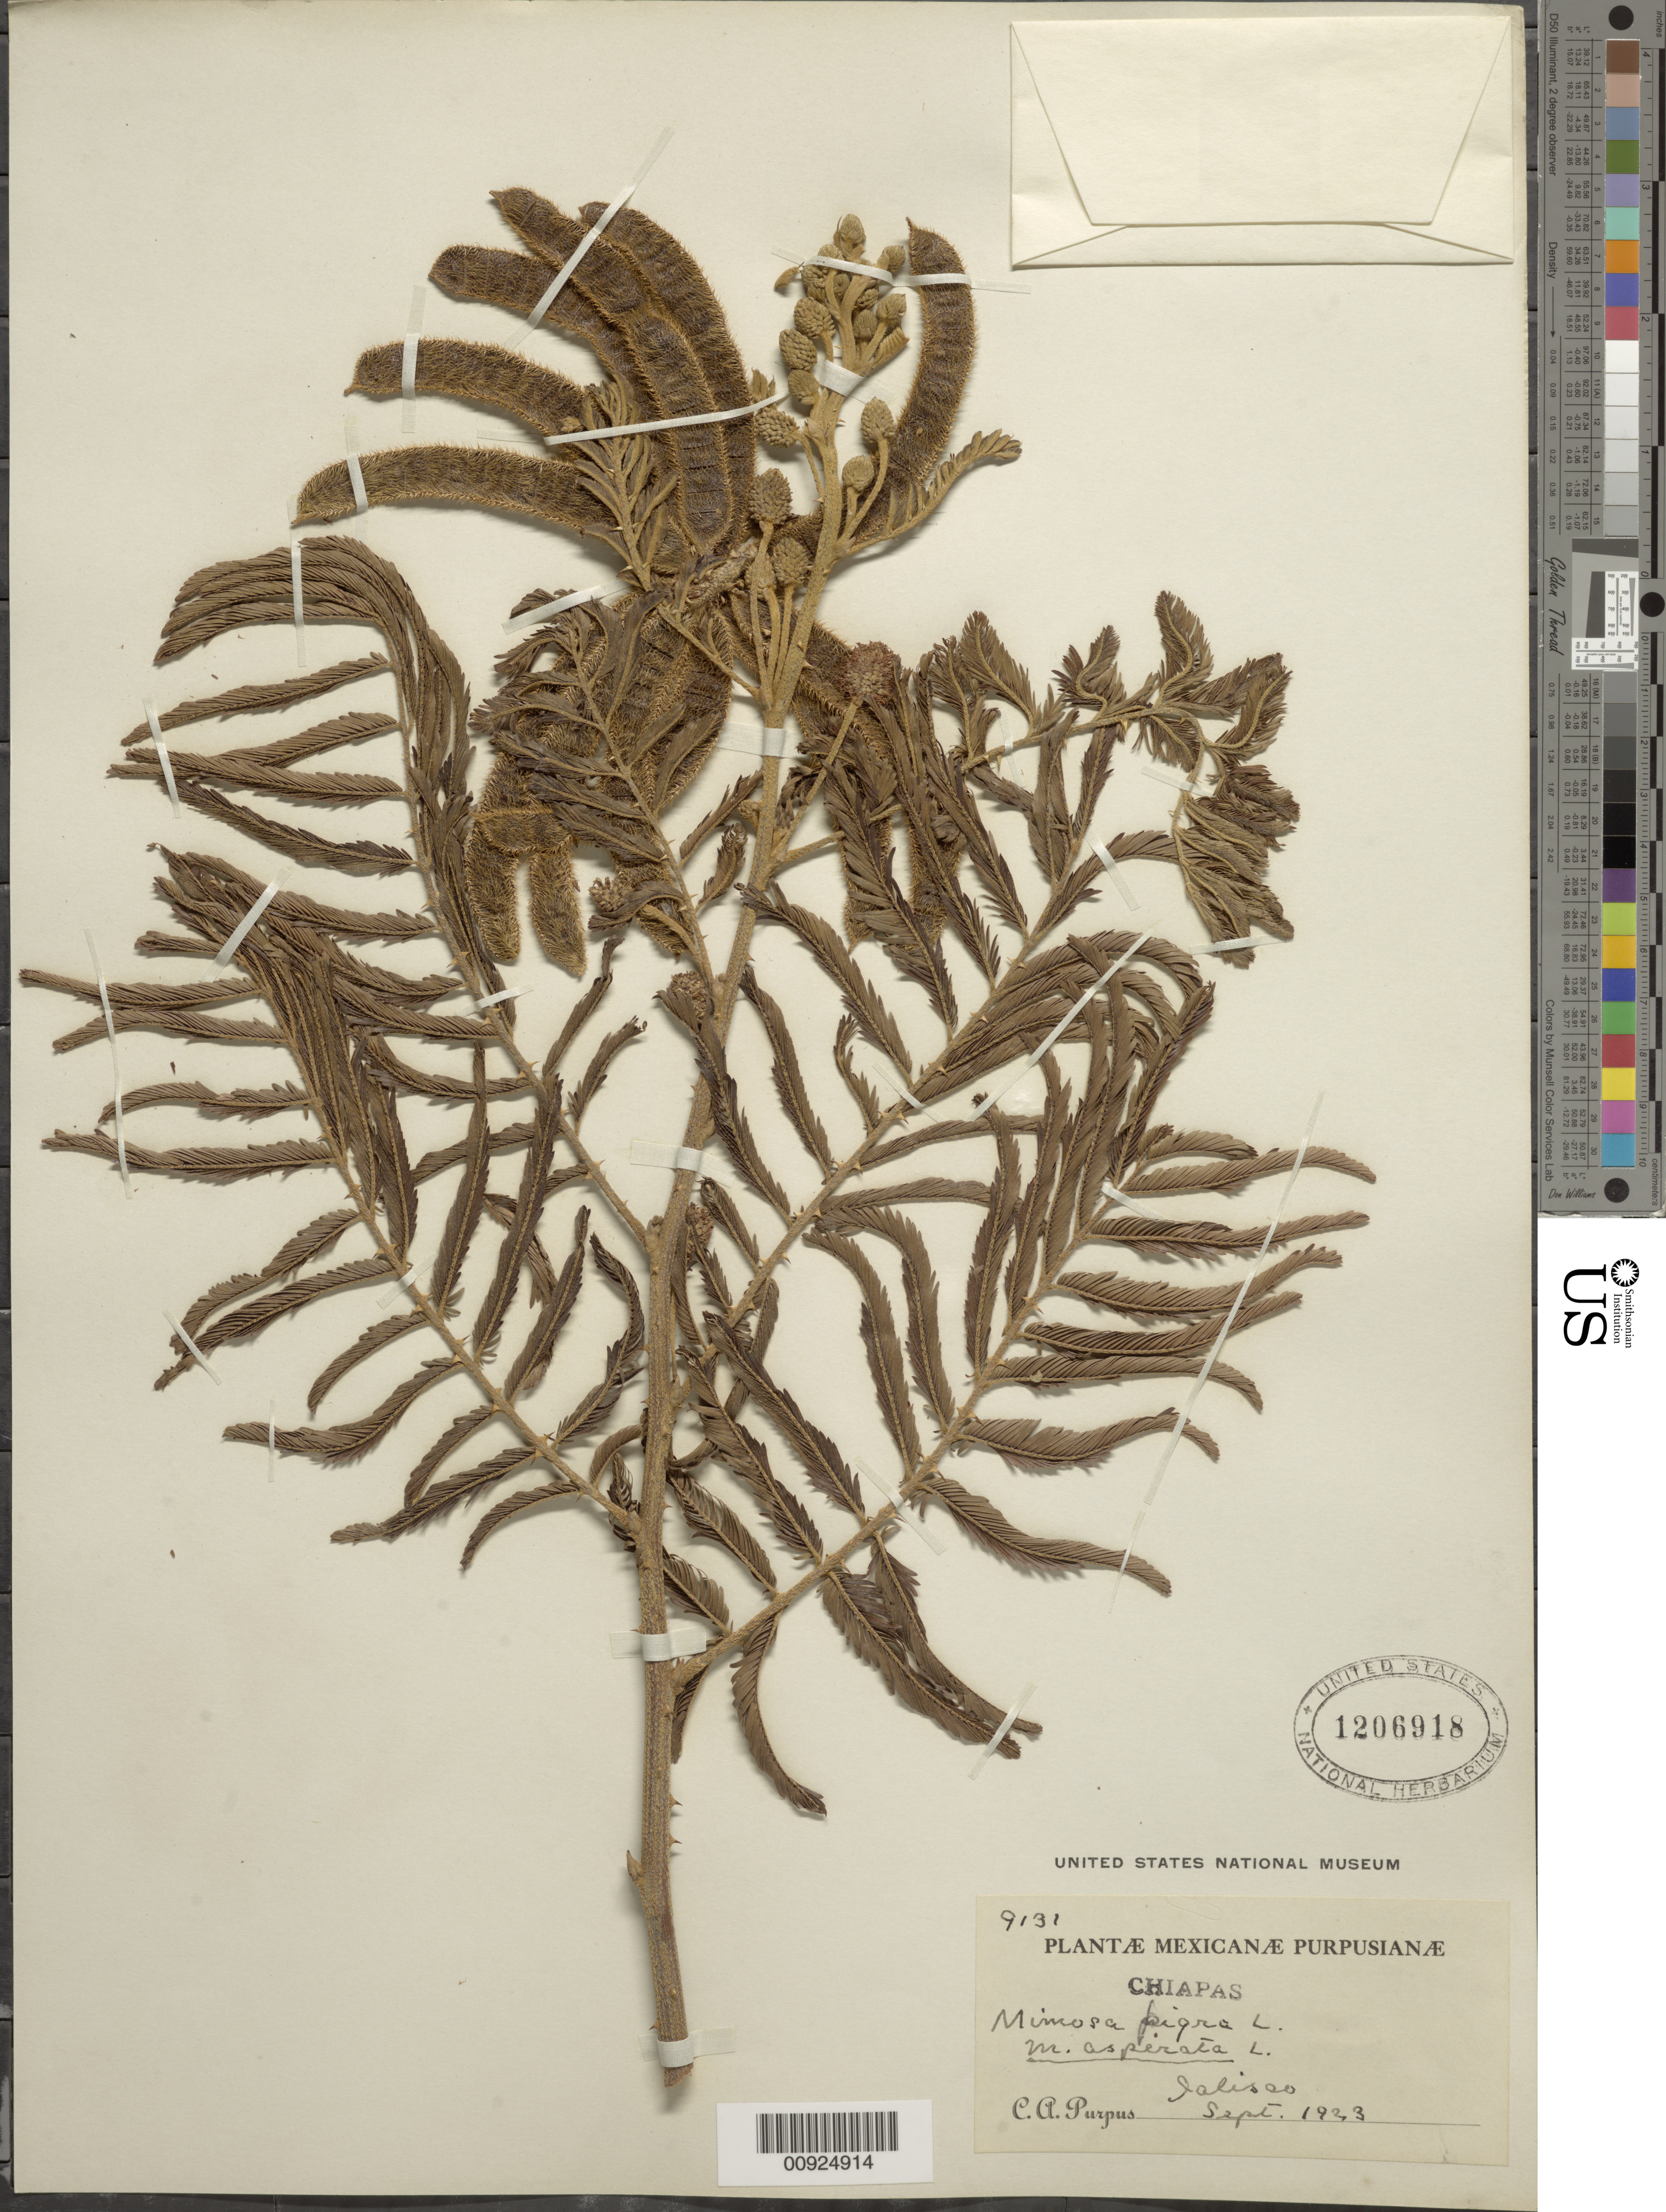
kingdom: Plantae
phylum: Tracheophyta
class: Magnoliopsida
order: Fabales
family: Fabaceae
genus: Mimosa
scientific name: Mimosa pigra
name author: L.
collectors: C. A. Purpus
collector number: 9131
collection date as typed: Sep 1923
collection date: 1923-09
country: Mexico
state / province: Chiapas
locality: Jalisco, Chiapas.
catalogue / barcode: US 1206918